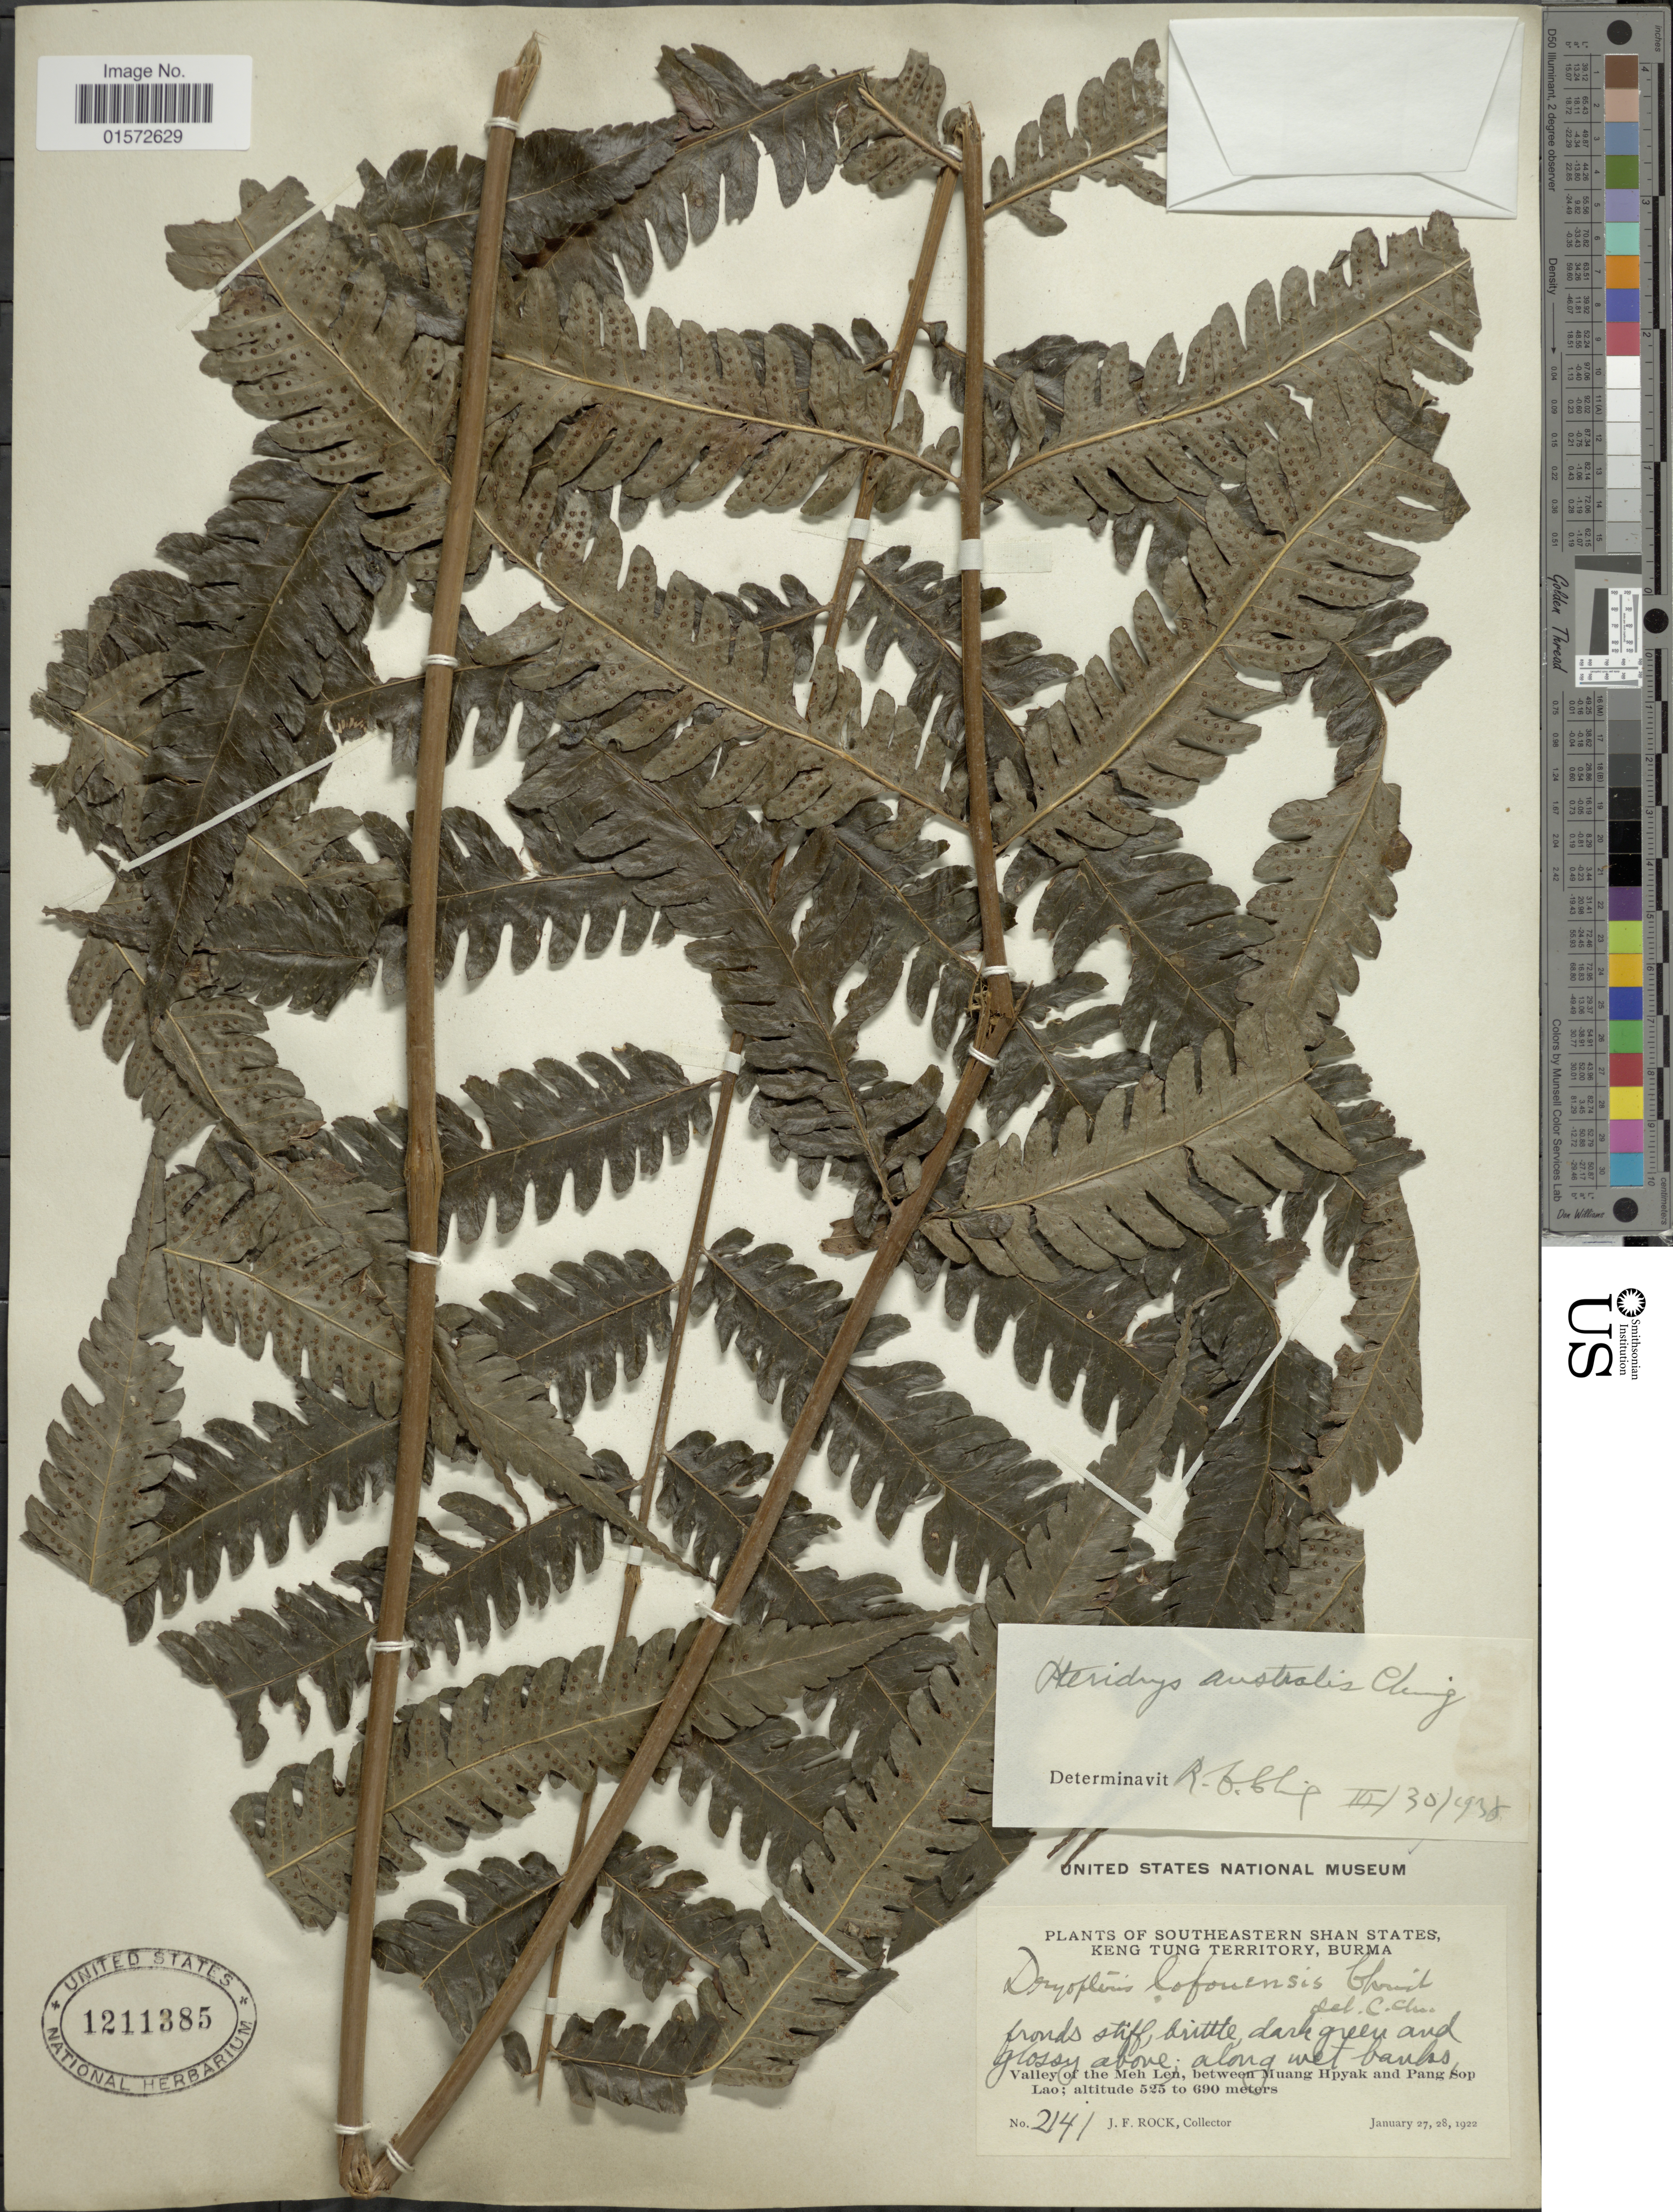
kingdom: Plantae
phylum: Tracheophyta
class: Polypodiopsida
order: Polypodiales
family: Tectariaceae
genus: Pteridrys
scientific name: Pteridrys australis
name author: Ching ex C. Chr. & Ching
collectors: J. Rock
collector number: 2141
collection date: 1922-01-27/1922-01-28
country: Myanmar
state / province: Shan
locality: Southeastern Shan States, Keng Tung Territory, Burma. valley of the Meh Len, between Munag Hpyak and Pang Sop Lao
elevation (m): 525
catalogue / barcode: US 1211385